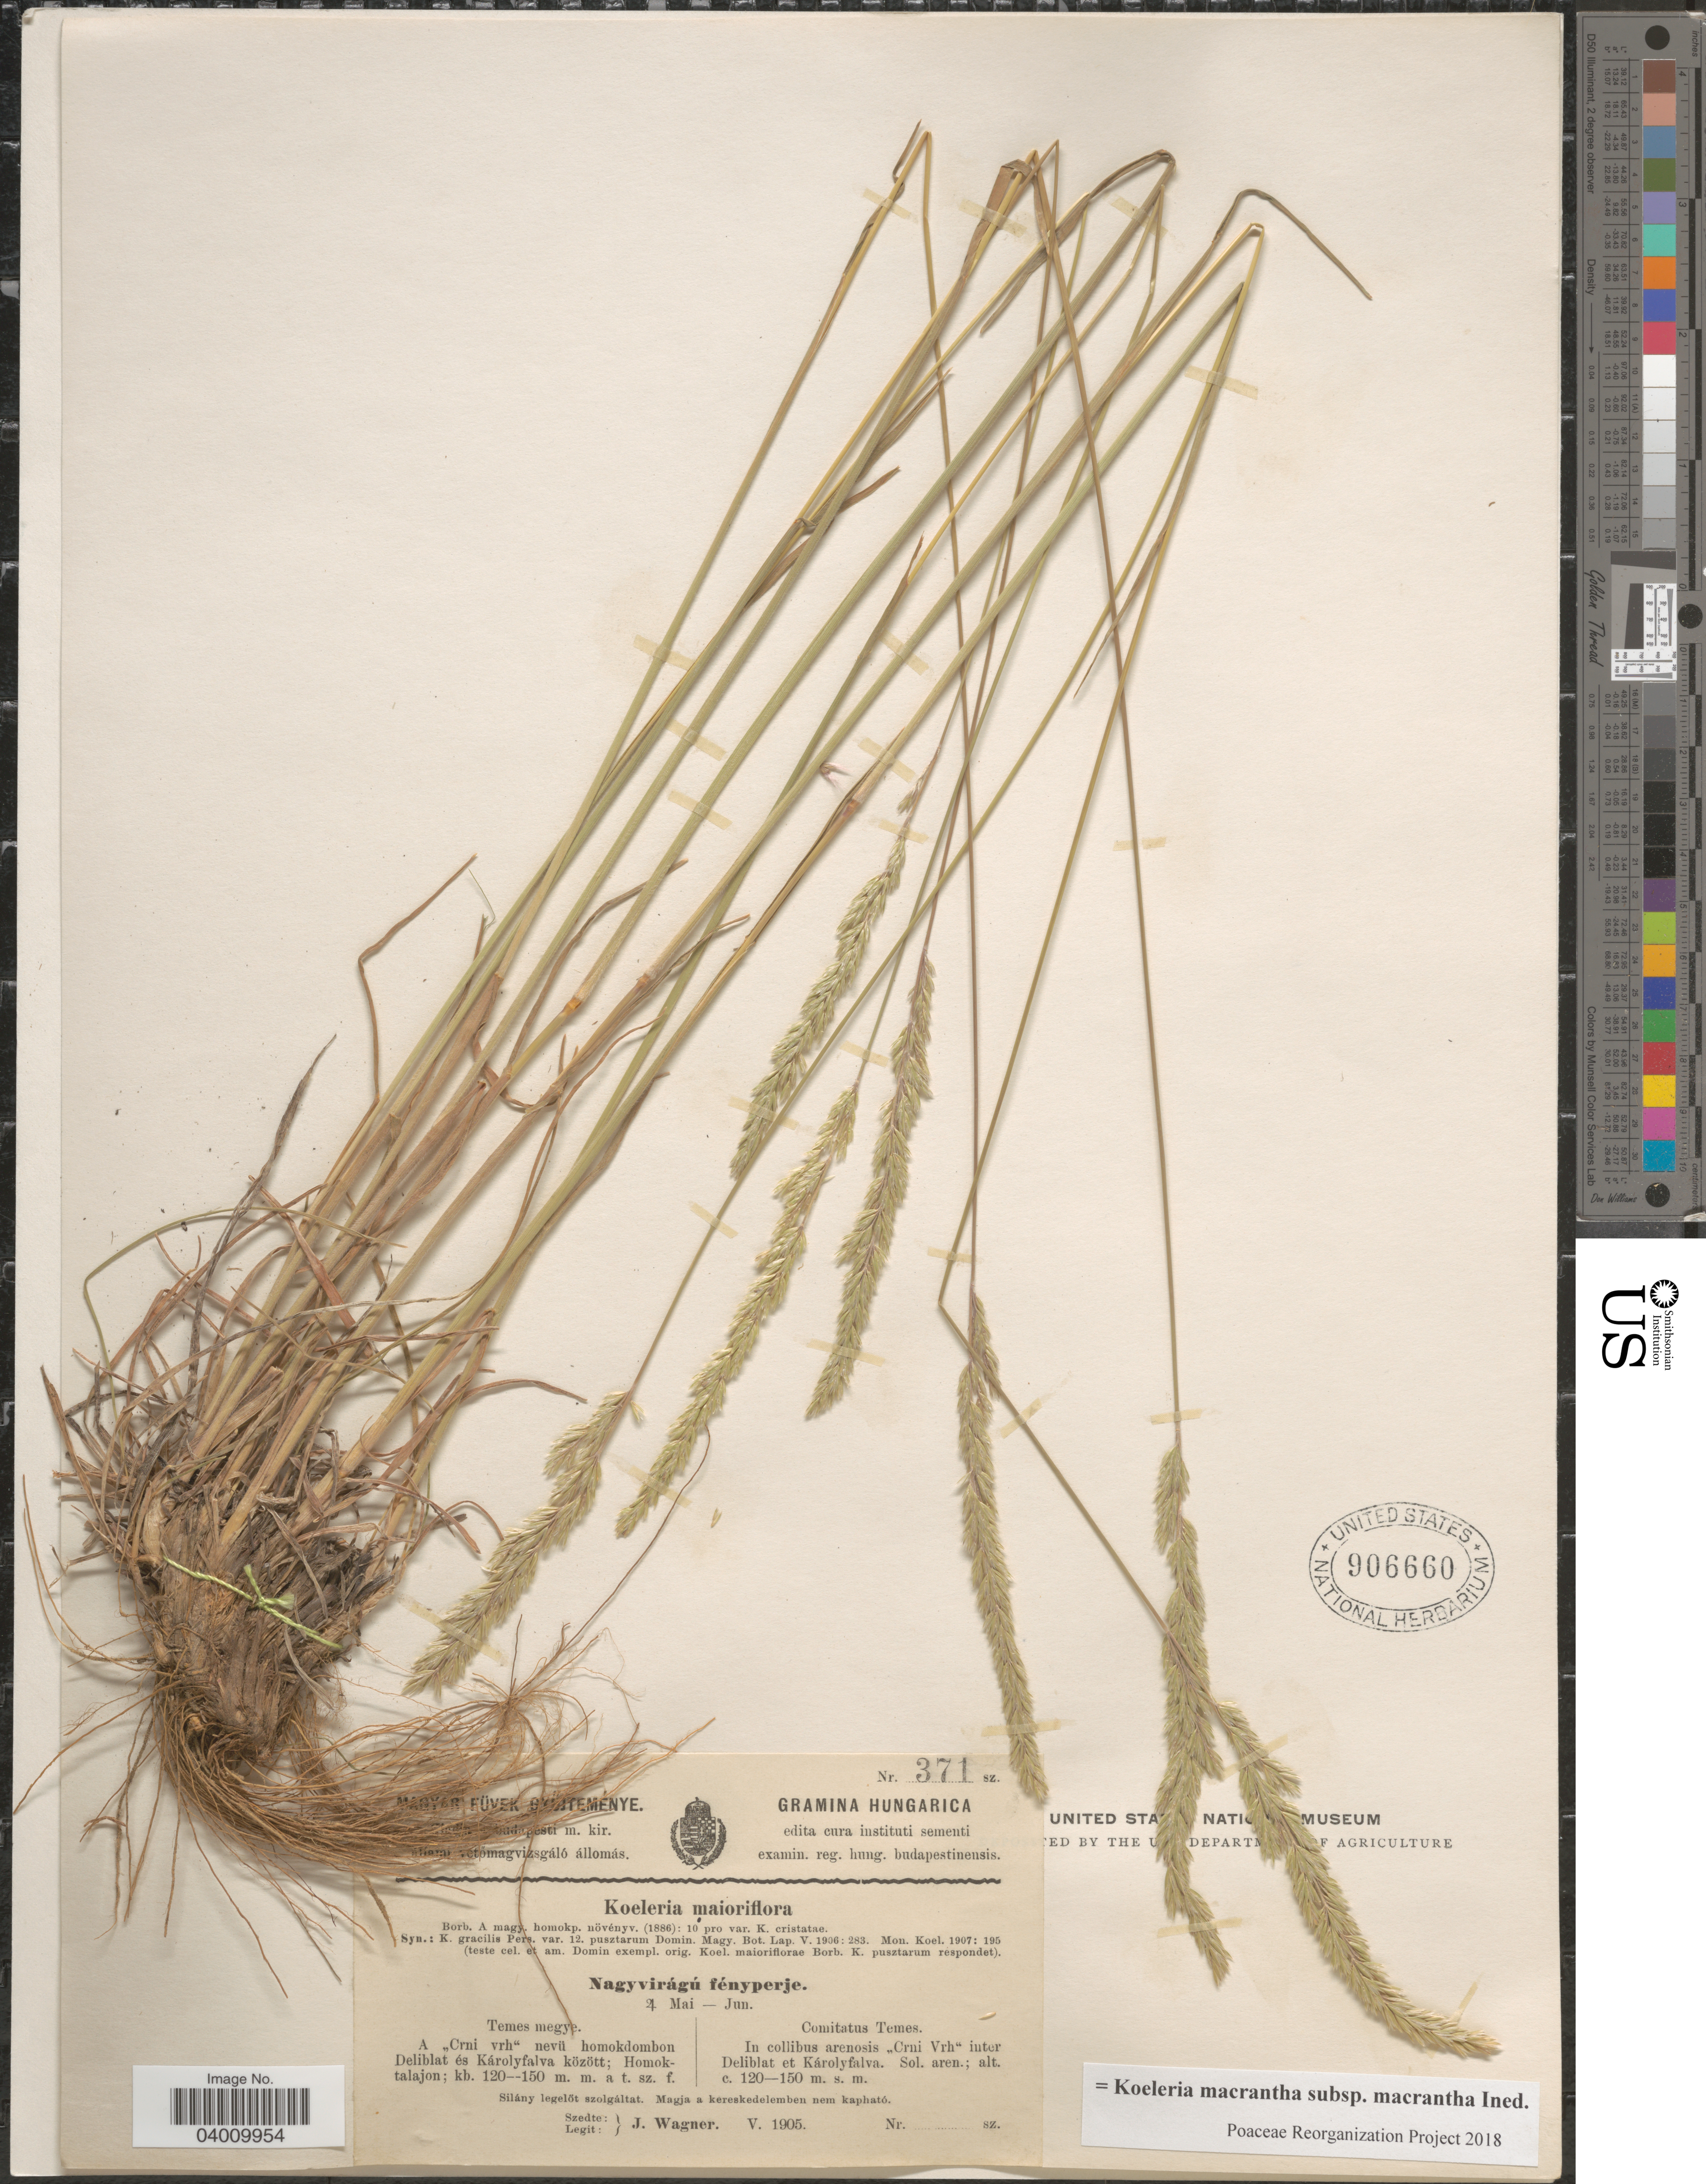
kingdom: Plantae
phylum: Tracheophyta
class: Liliopsida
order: Poales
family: Poaceae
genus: Koeleria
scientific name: Koeleria macrantha subsp. macrantha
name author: (Ledeb.) Schult.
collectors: J. Wagner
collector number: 371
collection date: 1905-05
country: Hungary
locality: Hungarica. Comitatus Temes. In collibus arenosis "Crni Vrh" inter Deliblat et Károlyfalva. Sol. aren.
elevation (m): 120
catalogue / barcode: US 906660